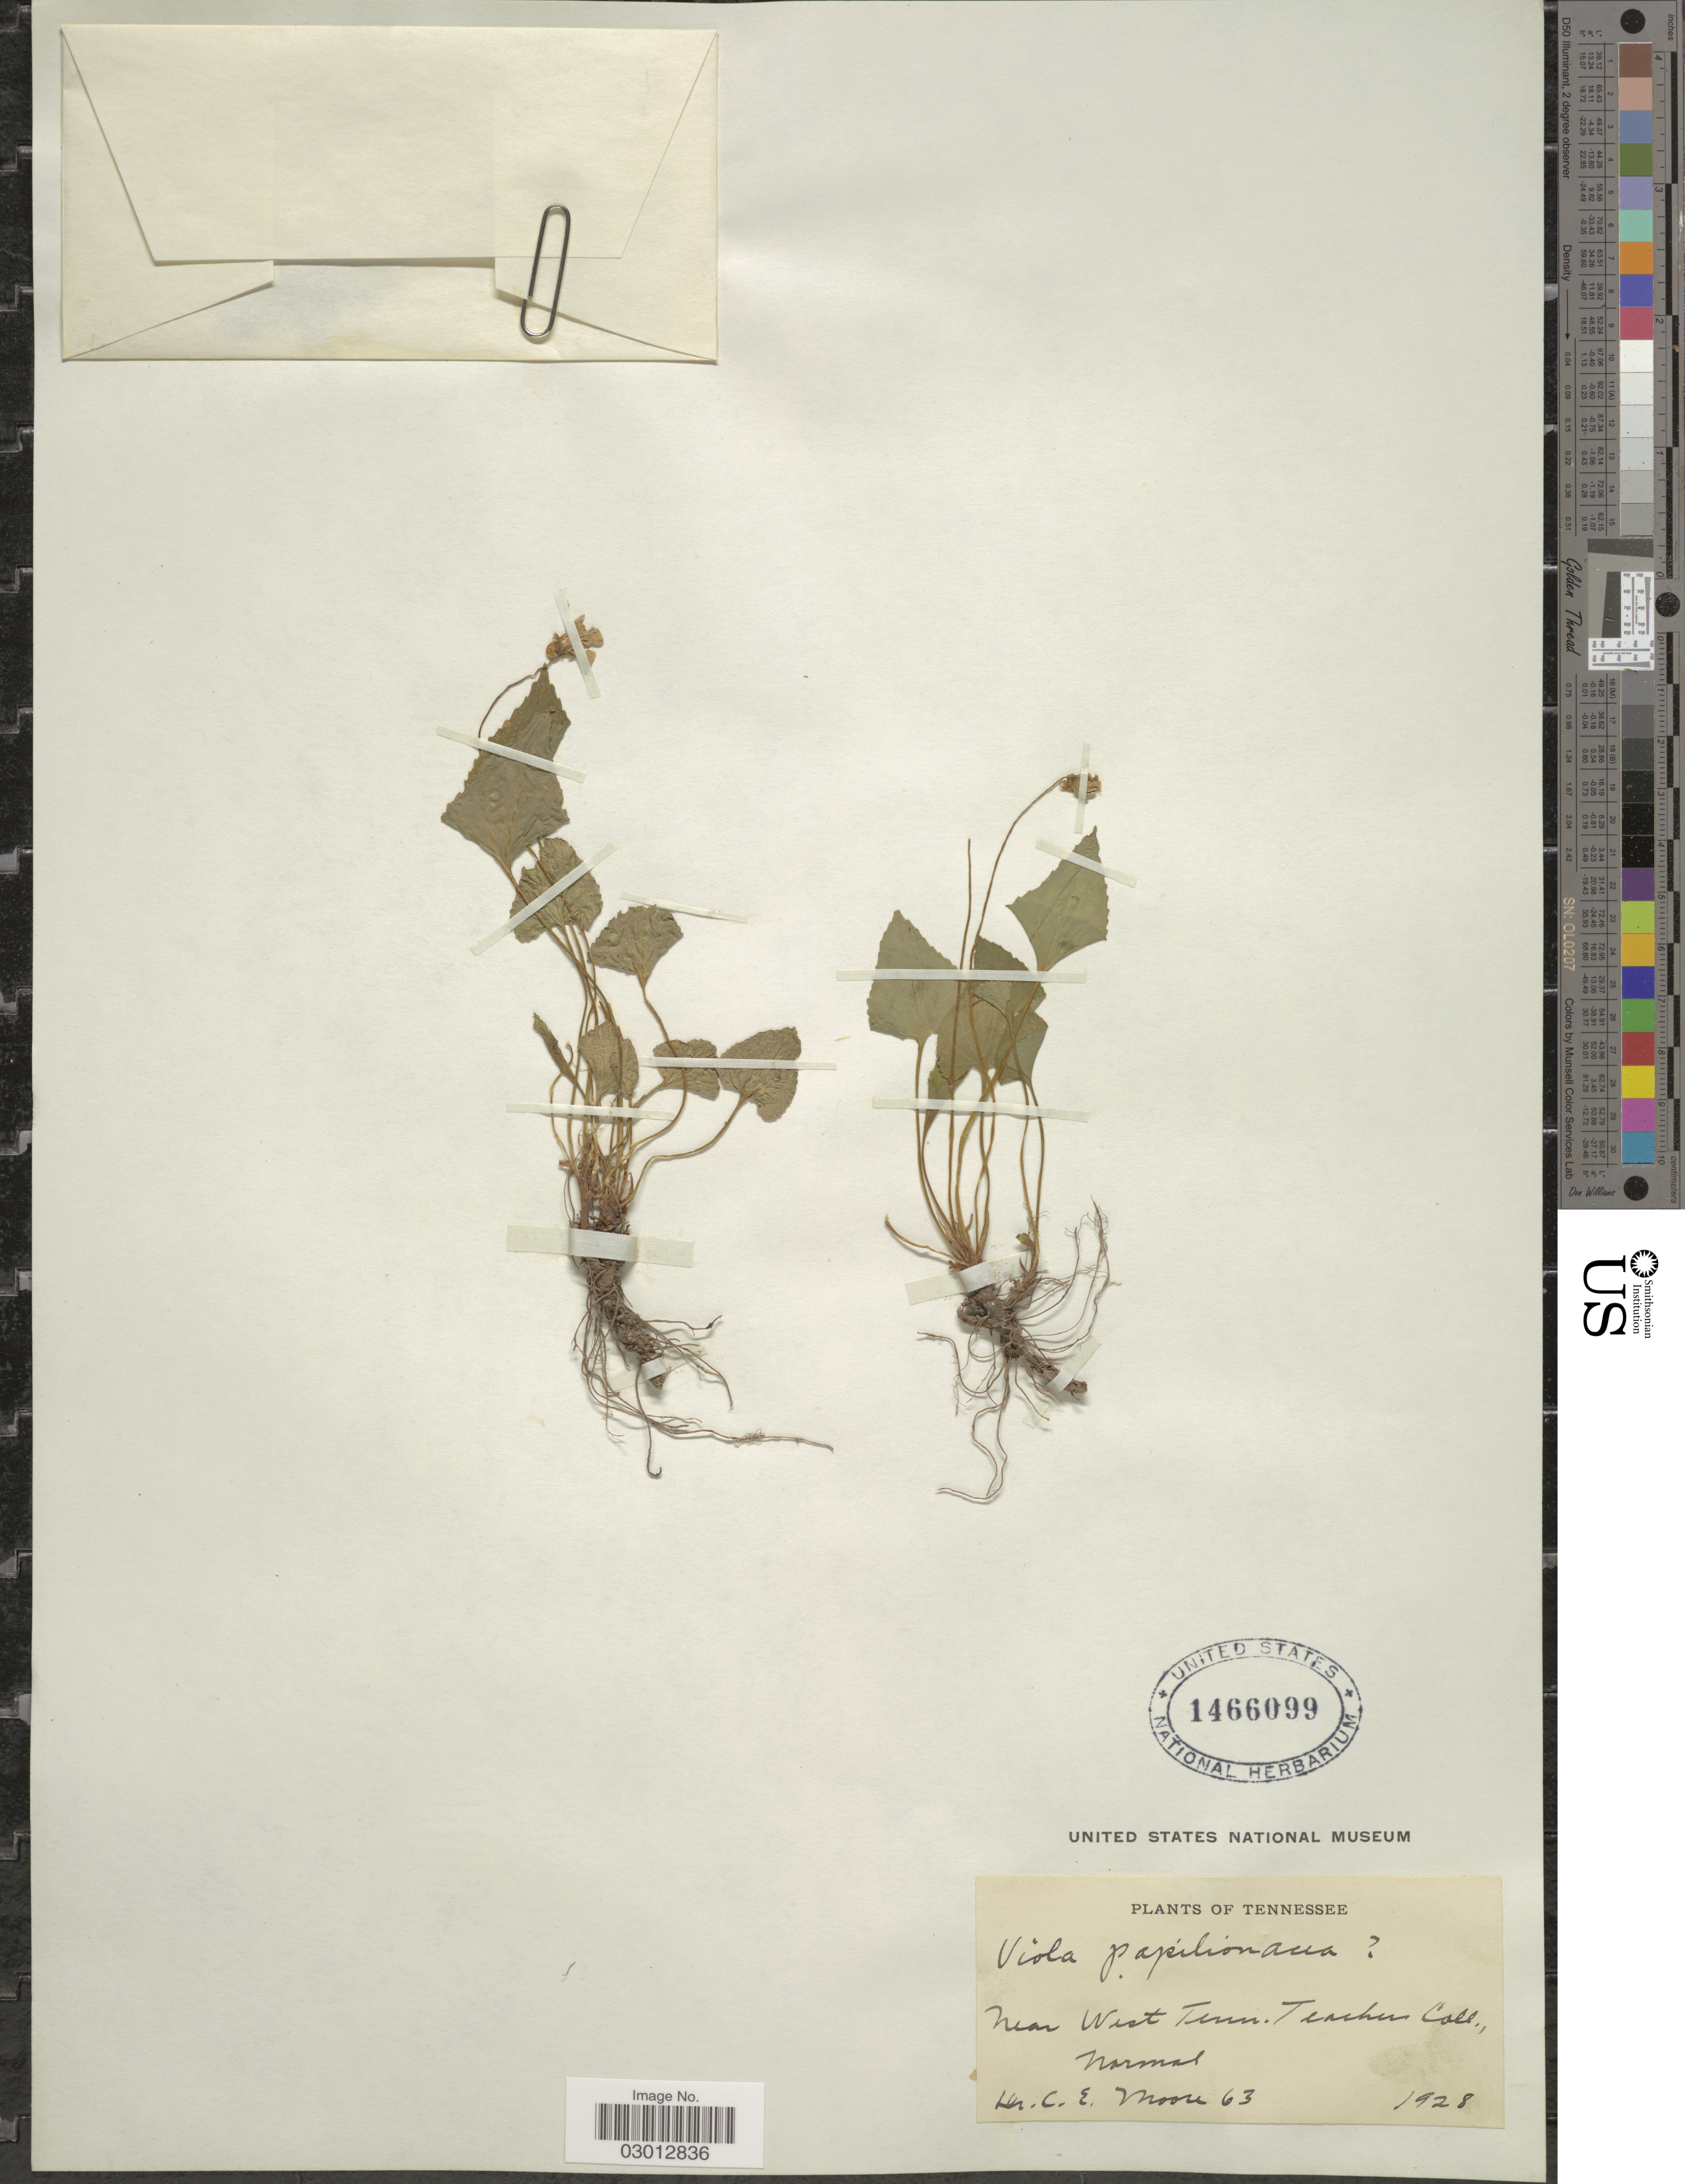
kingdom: Plantae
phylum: Tracheophyta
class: Magnoliopsida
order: Malpighiales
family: Violaceae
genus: Viola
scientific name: Viola papilionacea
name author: Pursh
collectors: C. Moore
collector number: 63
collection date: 1928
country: United States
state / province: Tennessee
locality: Near West Tenn. Teachers Coll.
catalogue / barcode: US 1466099